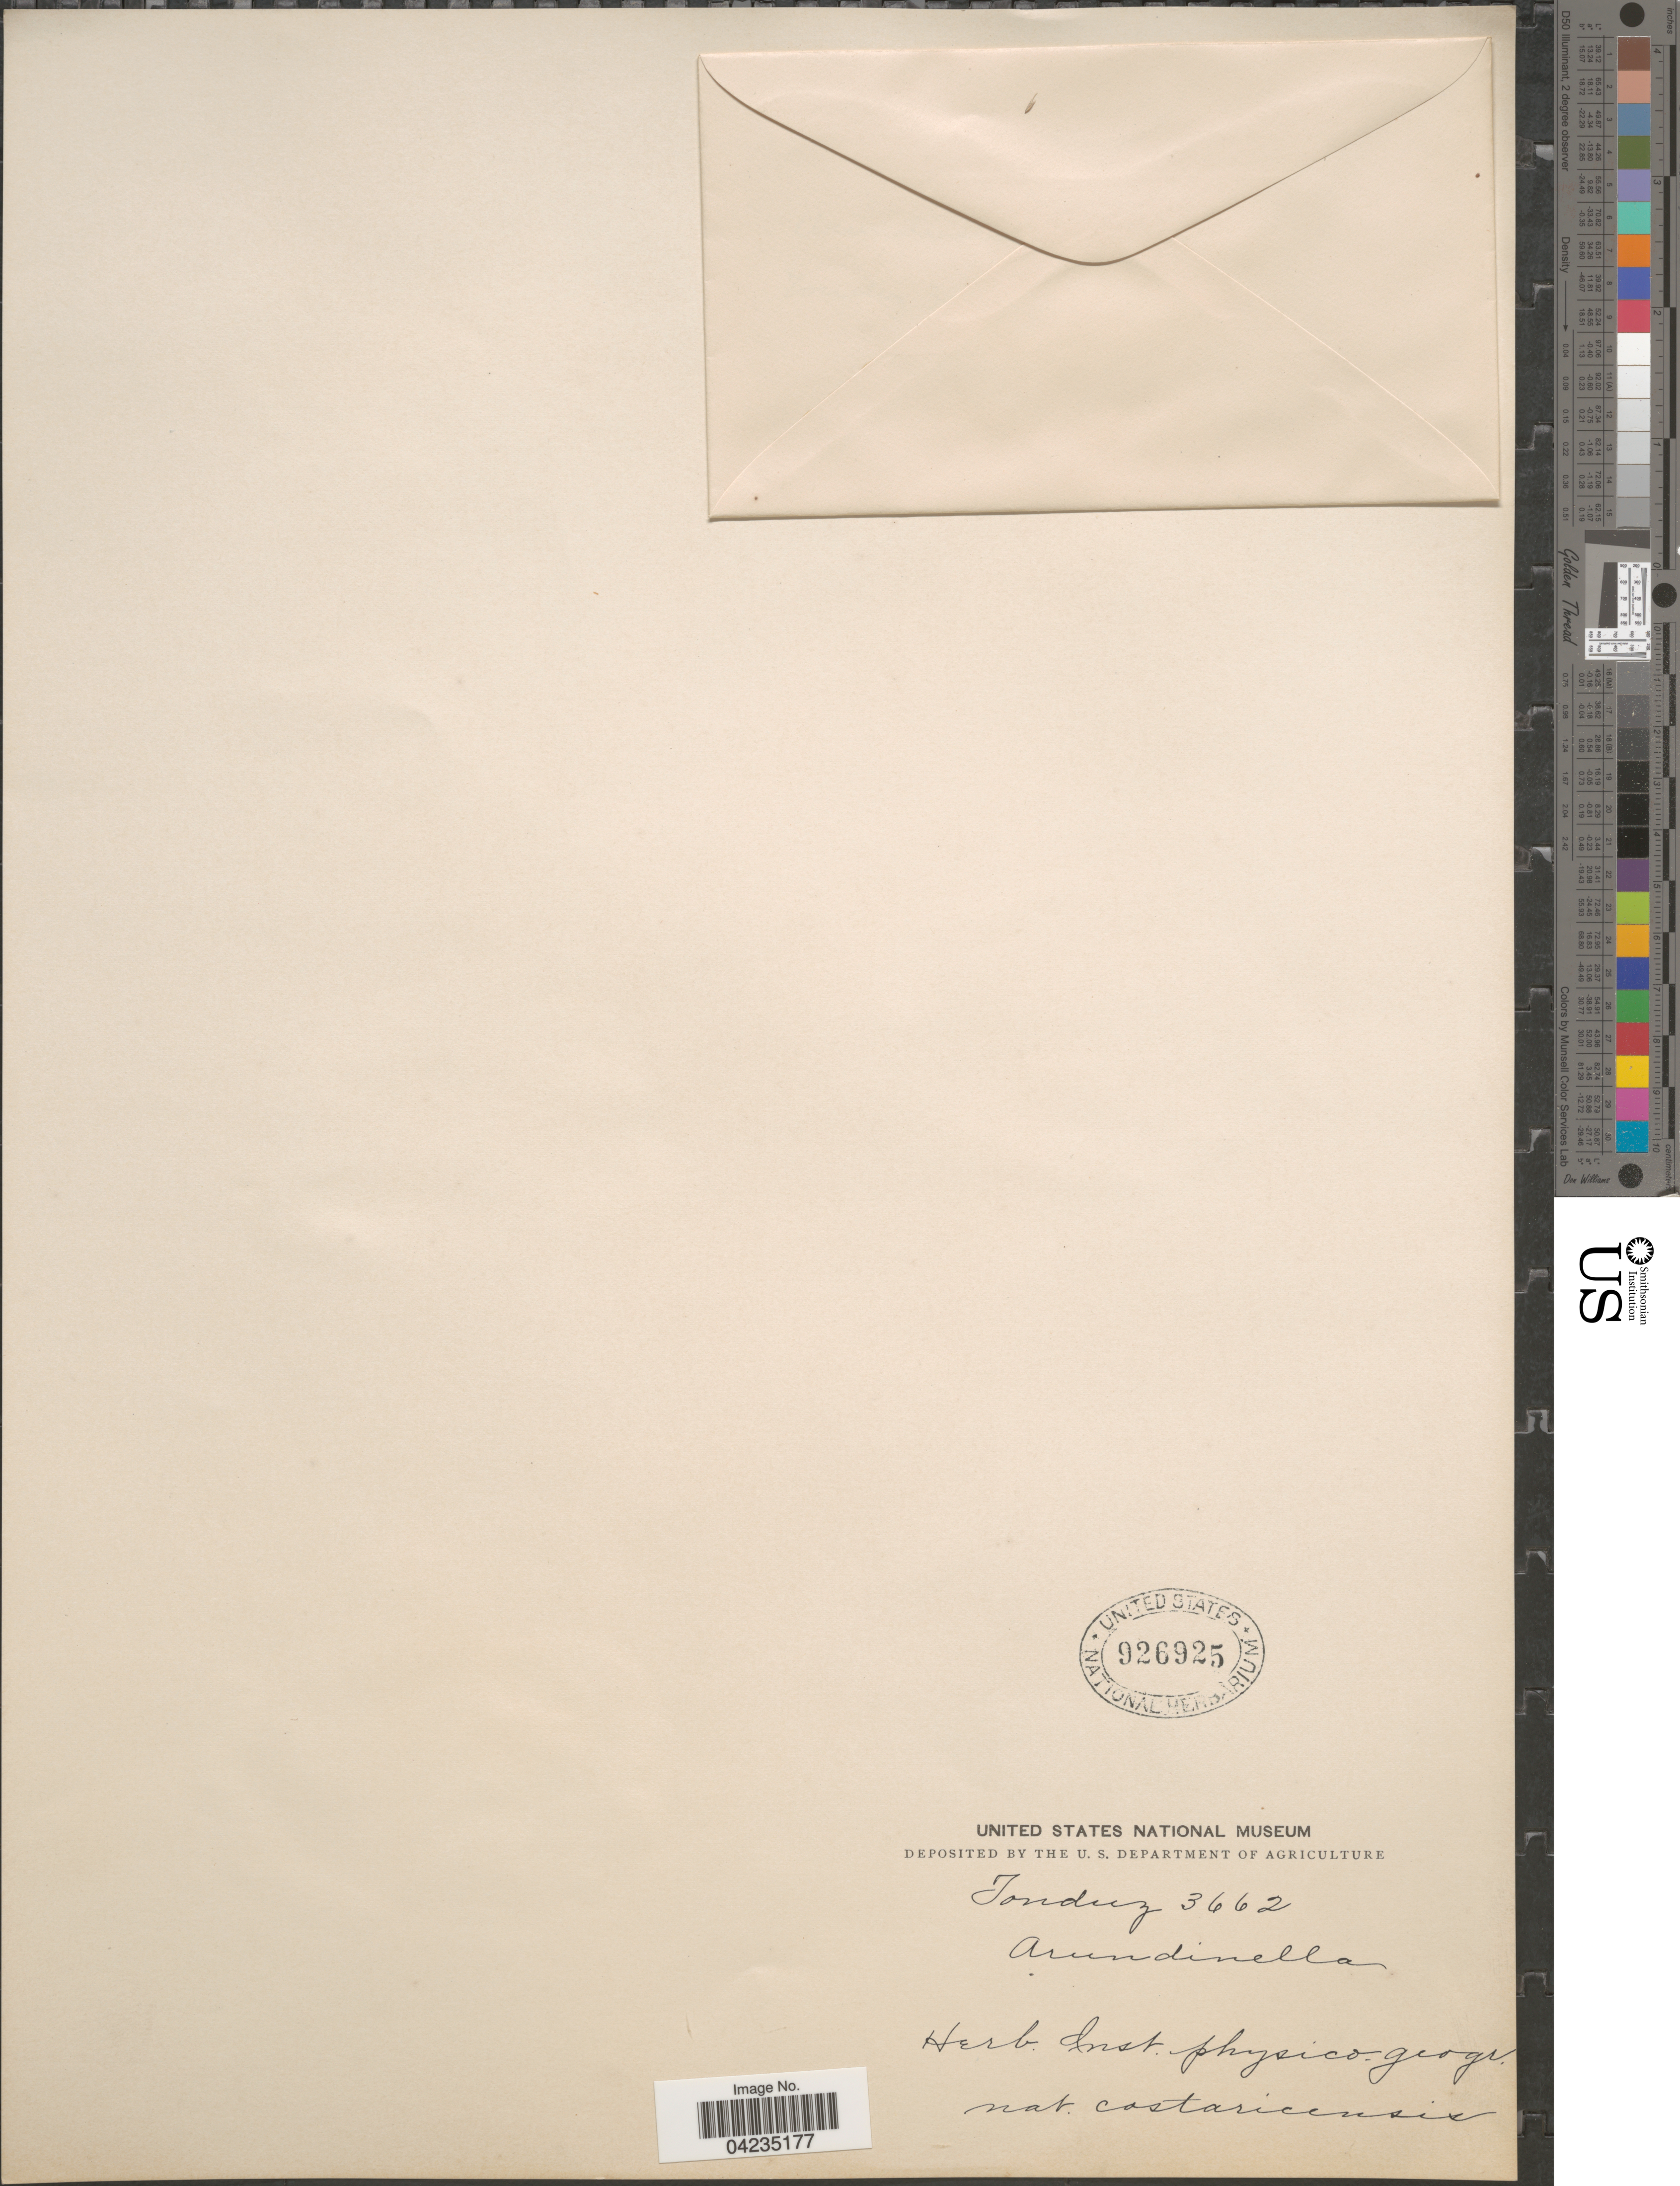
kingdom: Plantae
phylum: Tracheophyta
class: Liliopsida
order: Poales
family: Poaceae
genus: Arundinella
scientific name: Arundinella deppeana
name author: Nees ex Steud.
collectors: Tonduz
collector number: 3662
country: Costa Rica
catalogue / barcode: US 926925